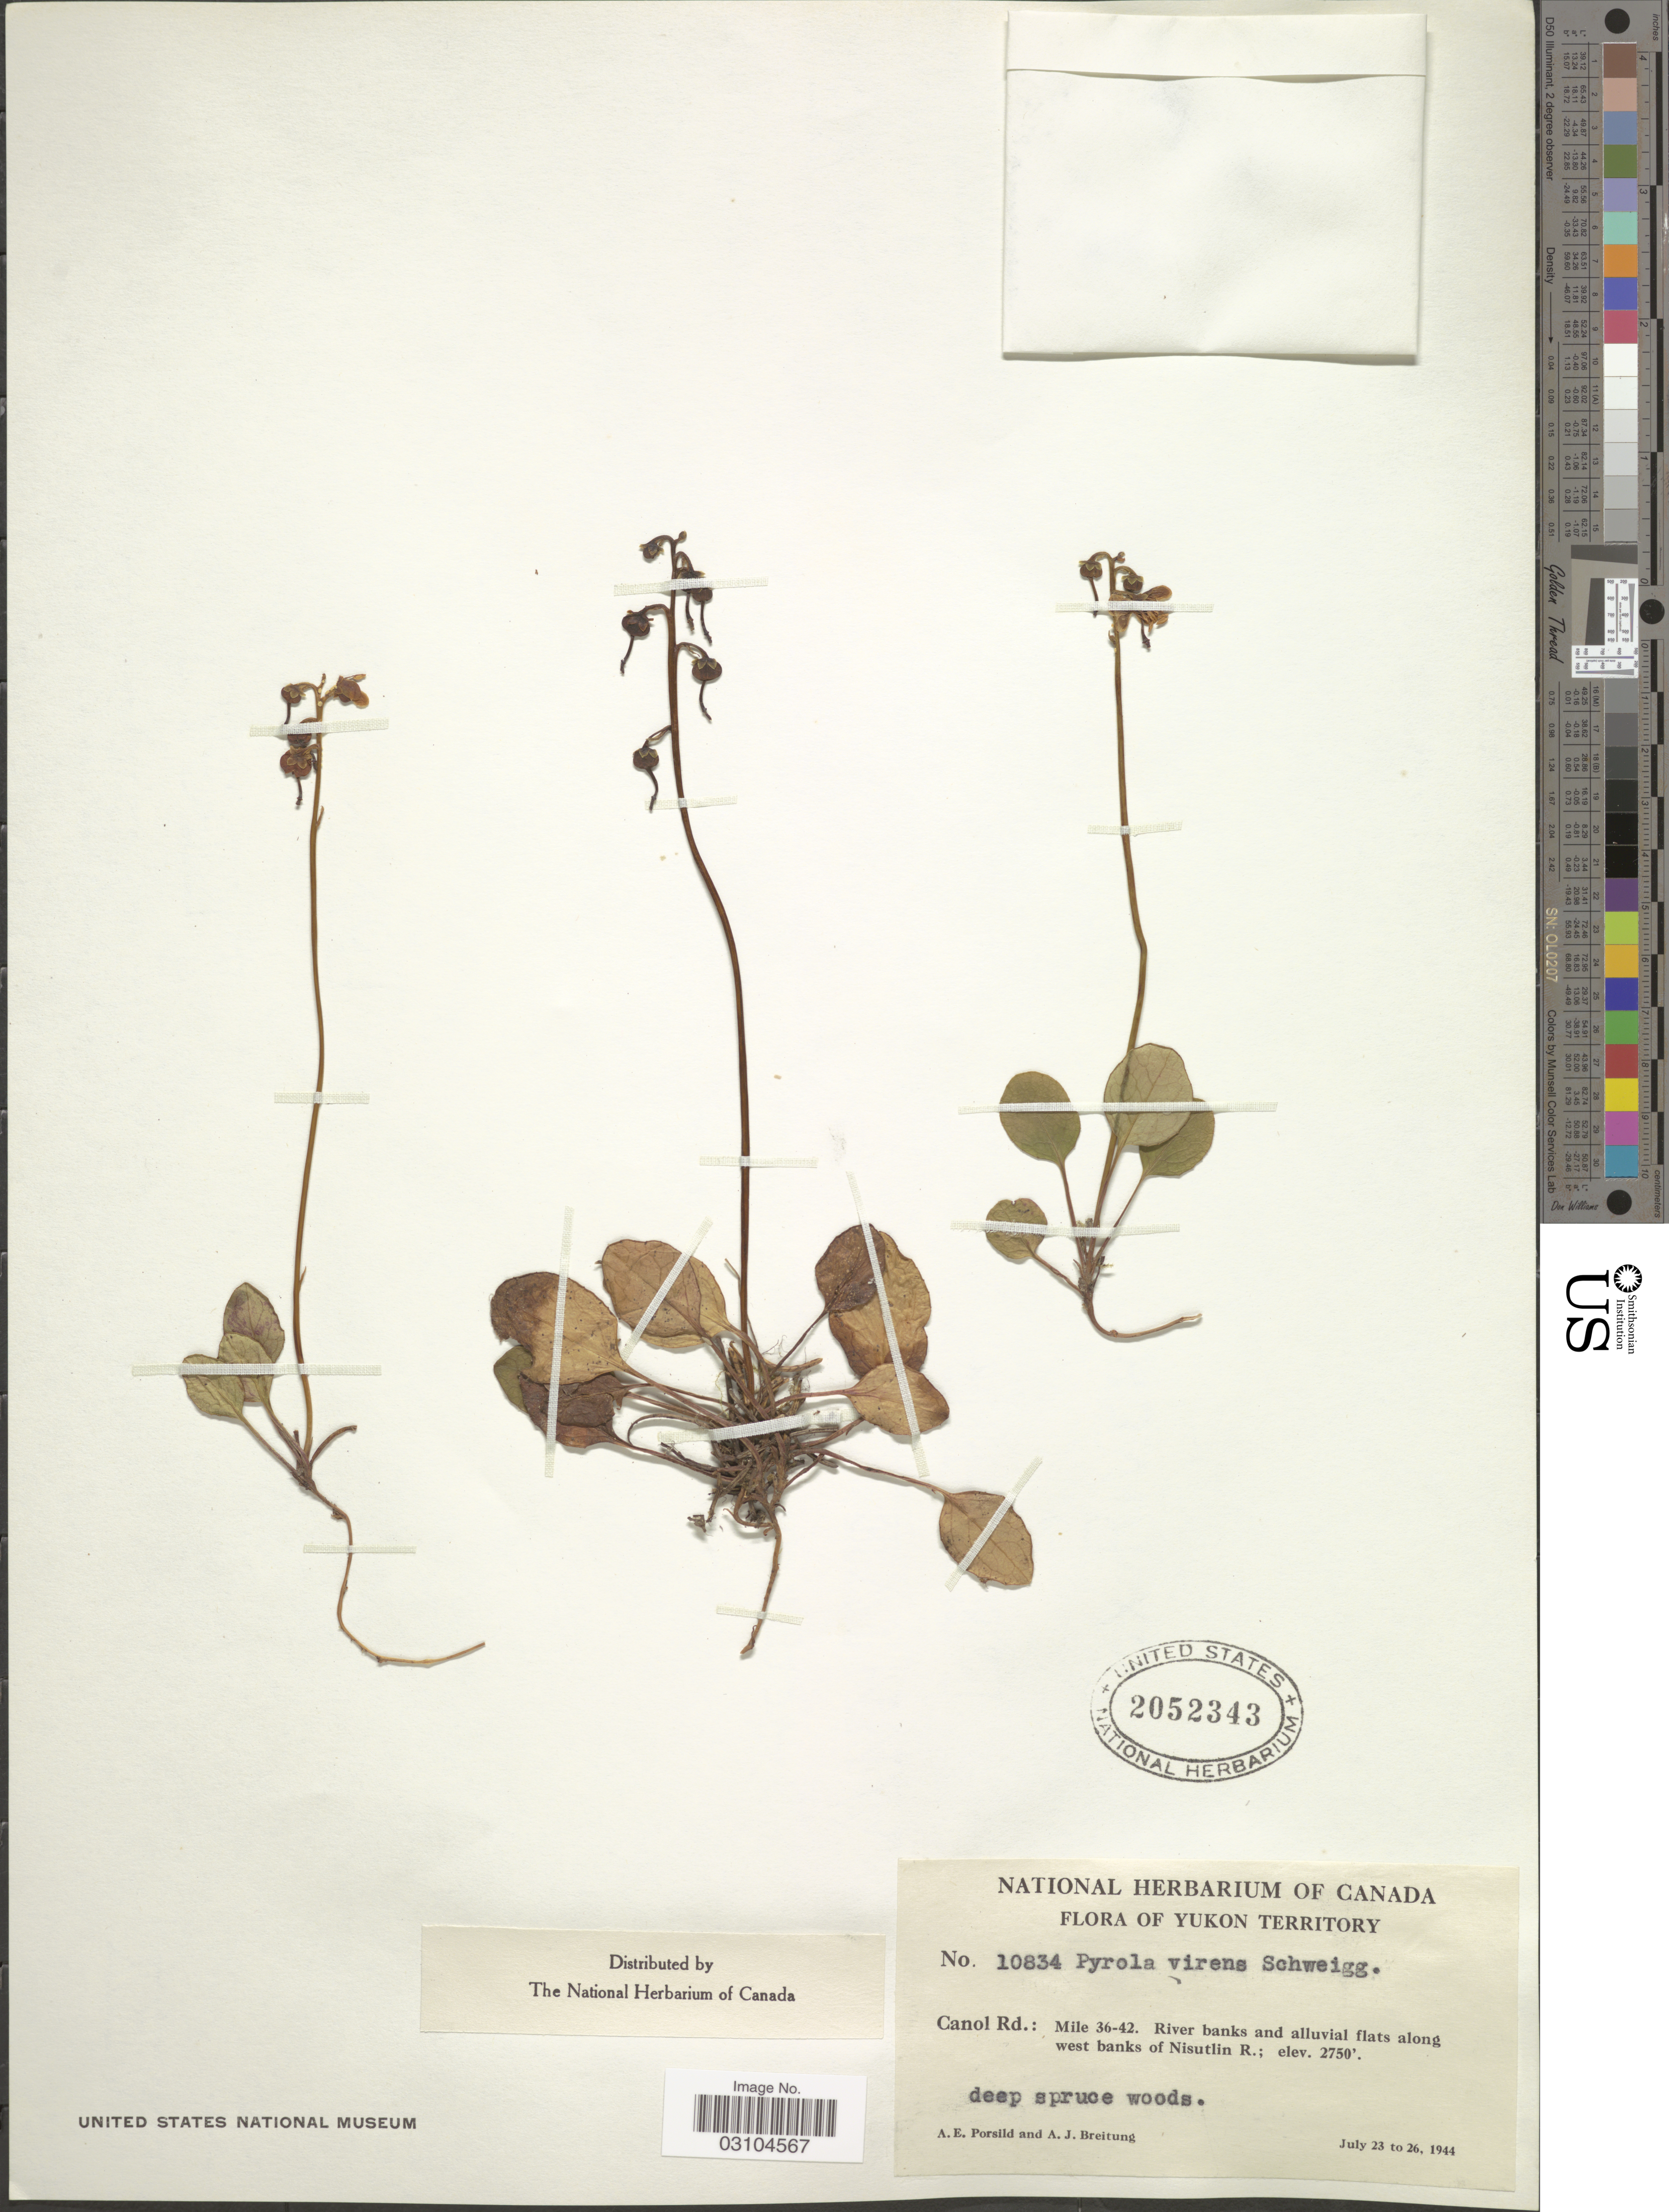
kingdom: Plantae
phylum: Tracheophyta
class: Magnoliopsida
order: Ericales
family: Ericaceae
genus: Pyrola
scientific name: Pyrola virens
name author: Schweigg.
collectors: A. E. Porsild & A. Breitung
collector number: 10834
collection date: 1944-07-23/1944-07-26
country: Canada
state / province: Yukon Territory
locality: Canol Rd.: Mile 36-42. River banks and alluvial flats along west banks of Nisutlin R.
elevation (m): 838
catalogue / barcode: US 2052434